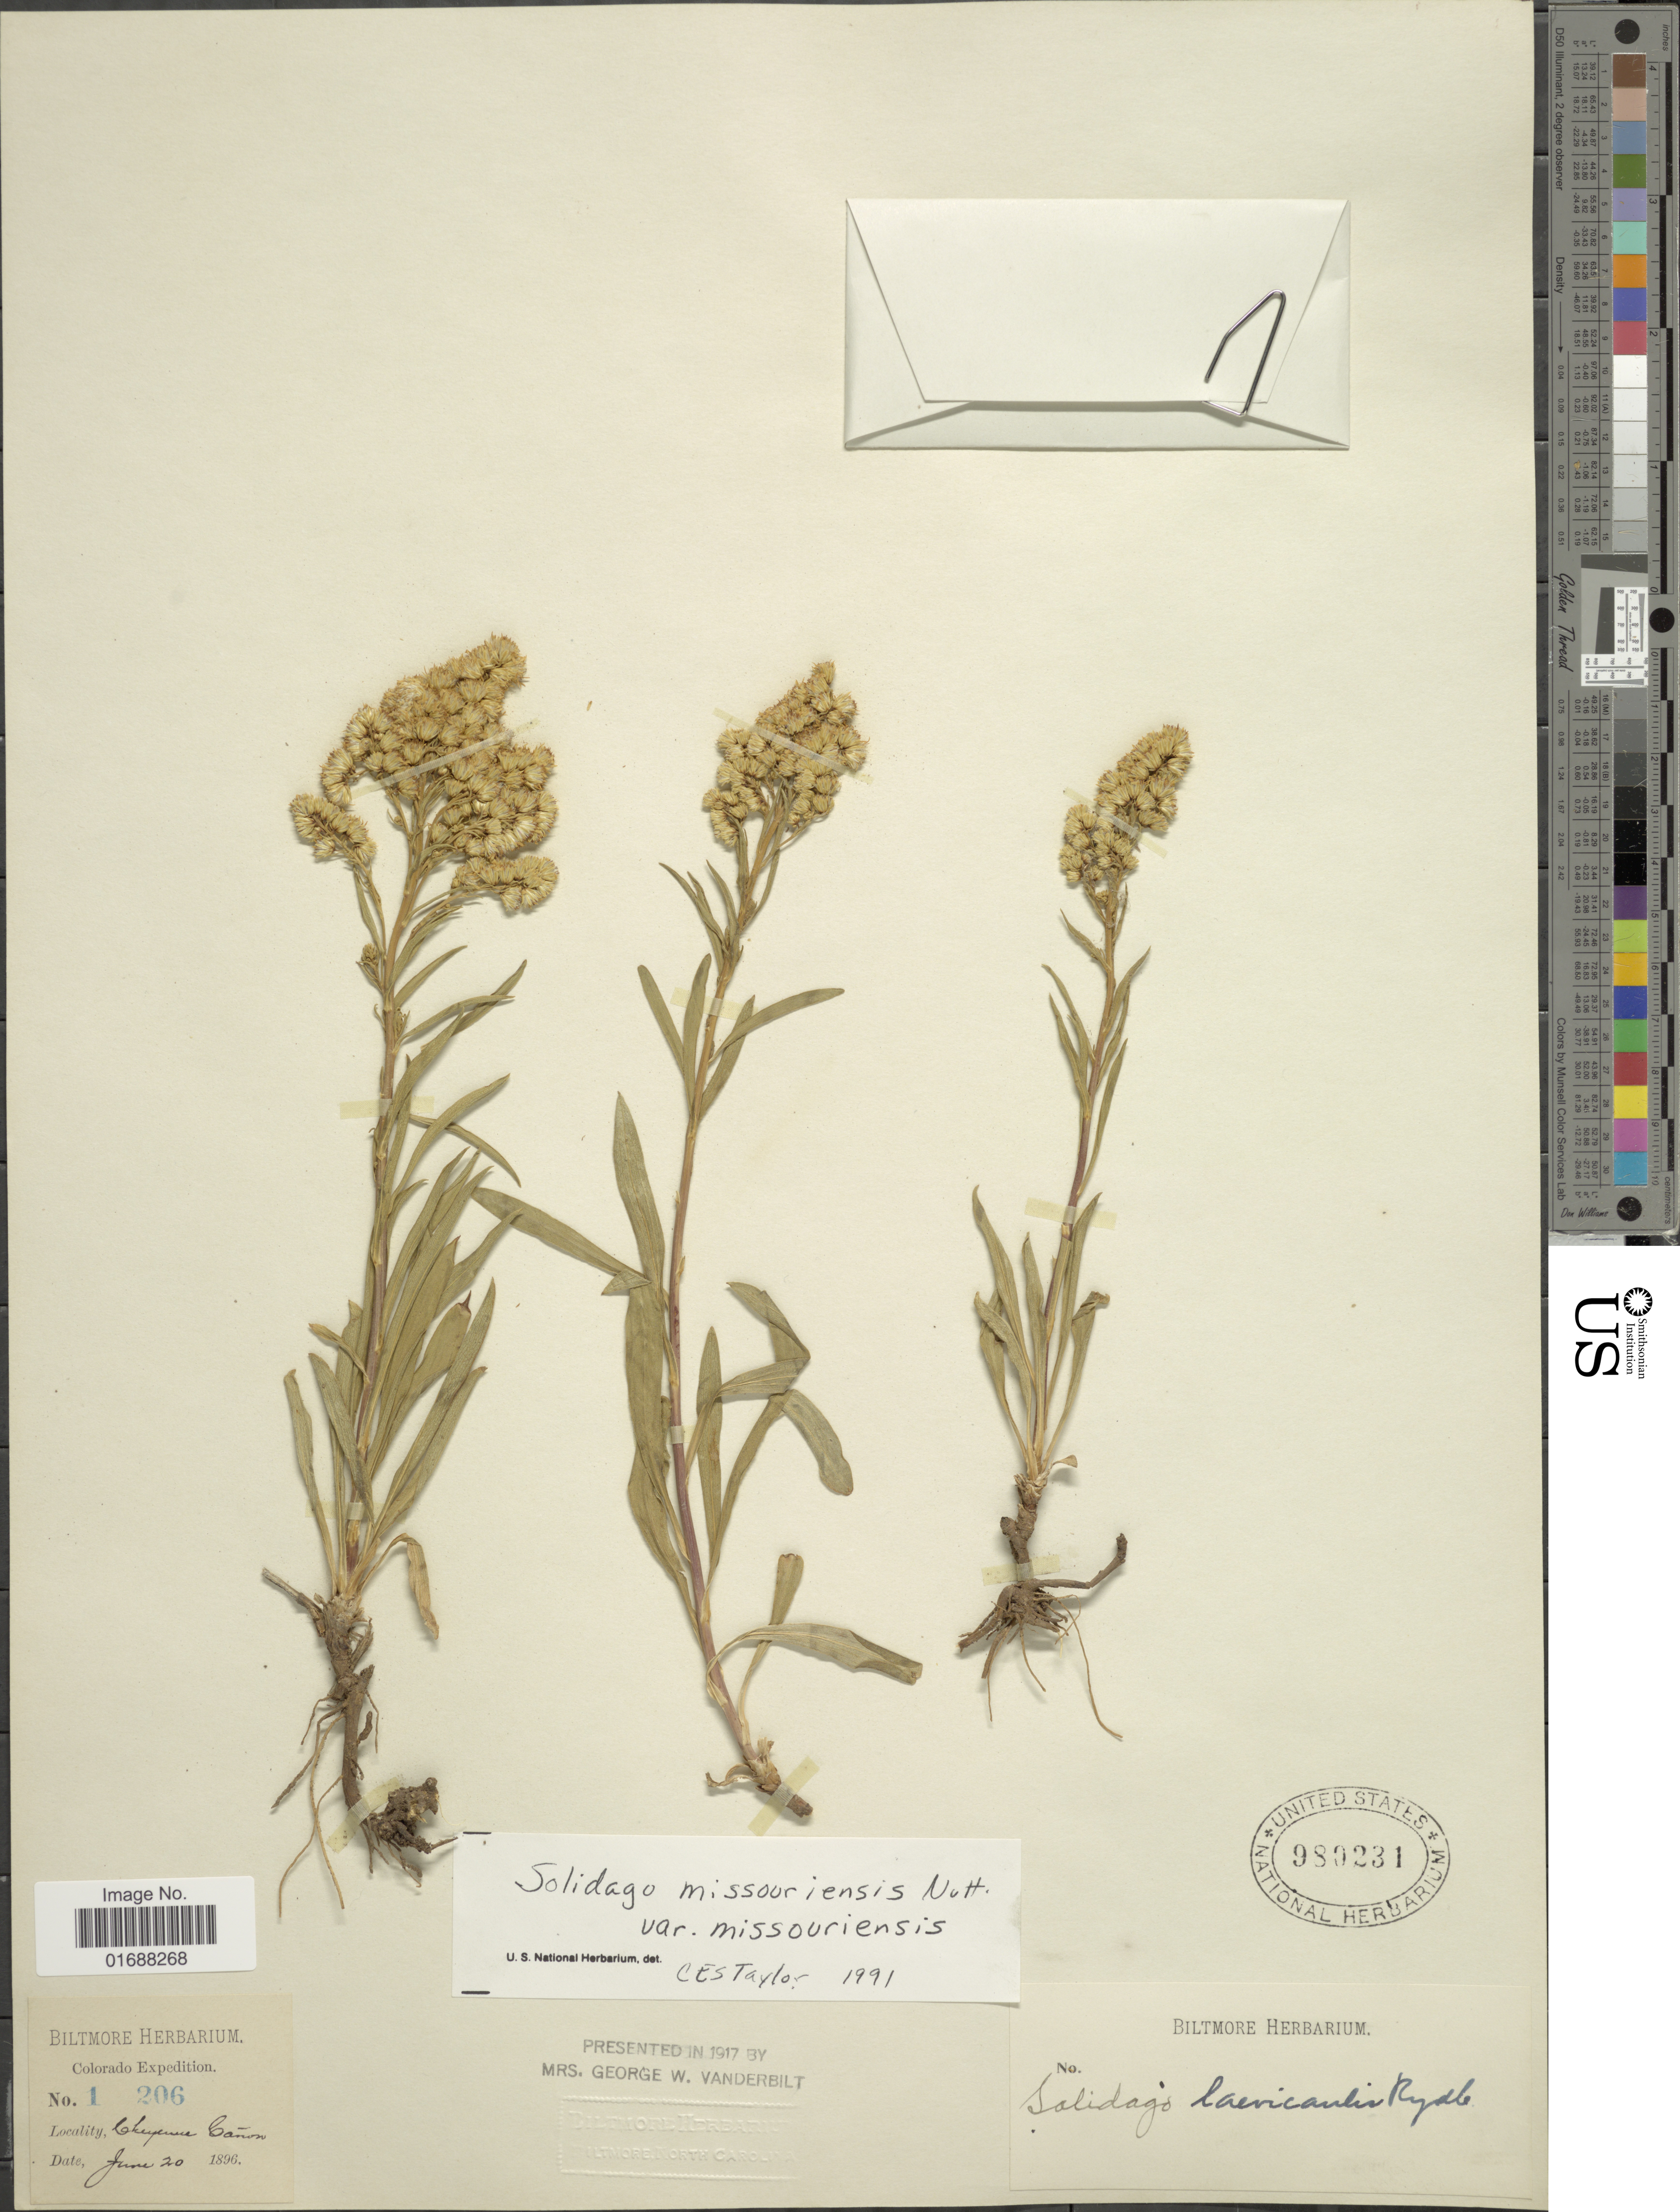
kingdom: Plantae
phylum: Tracheophyta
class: Magnoliopsida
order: Asterales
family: Asteraceae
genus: Solidago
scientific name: Solidago missouriensis var. missouriensis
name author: Nutt.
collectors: ex herb. Biltmore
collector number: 1206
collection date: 1896-06-20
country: United States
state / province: Colorado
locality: Cheyenne Canon.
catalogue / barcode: US 980231